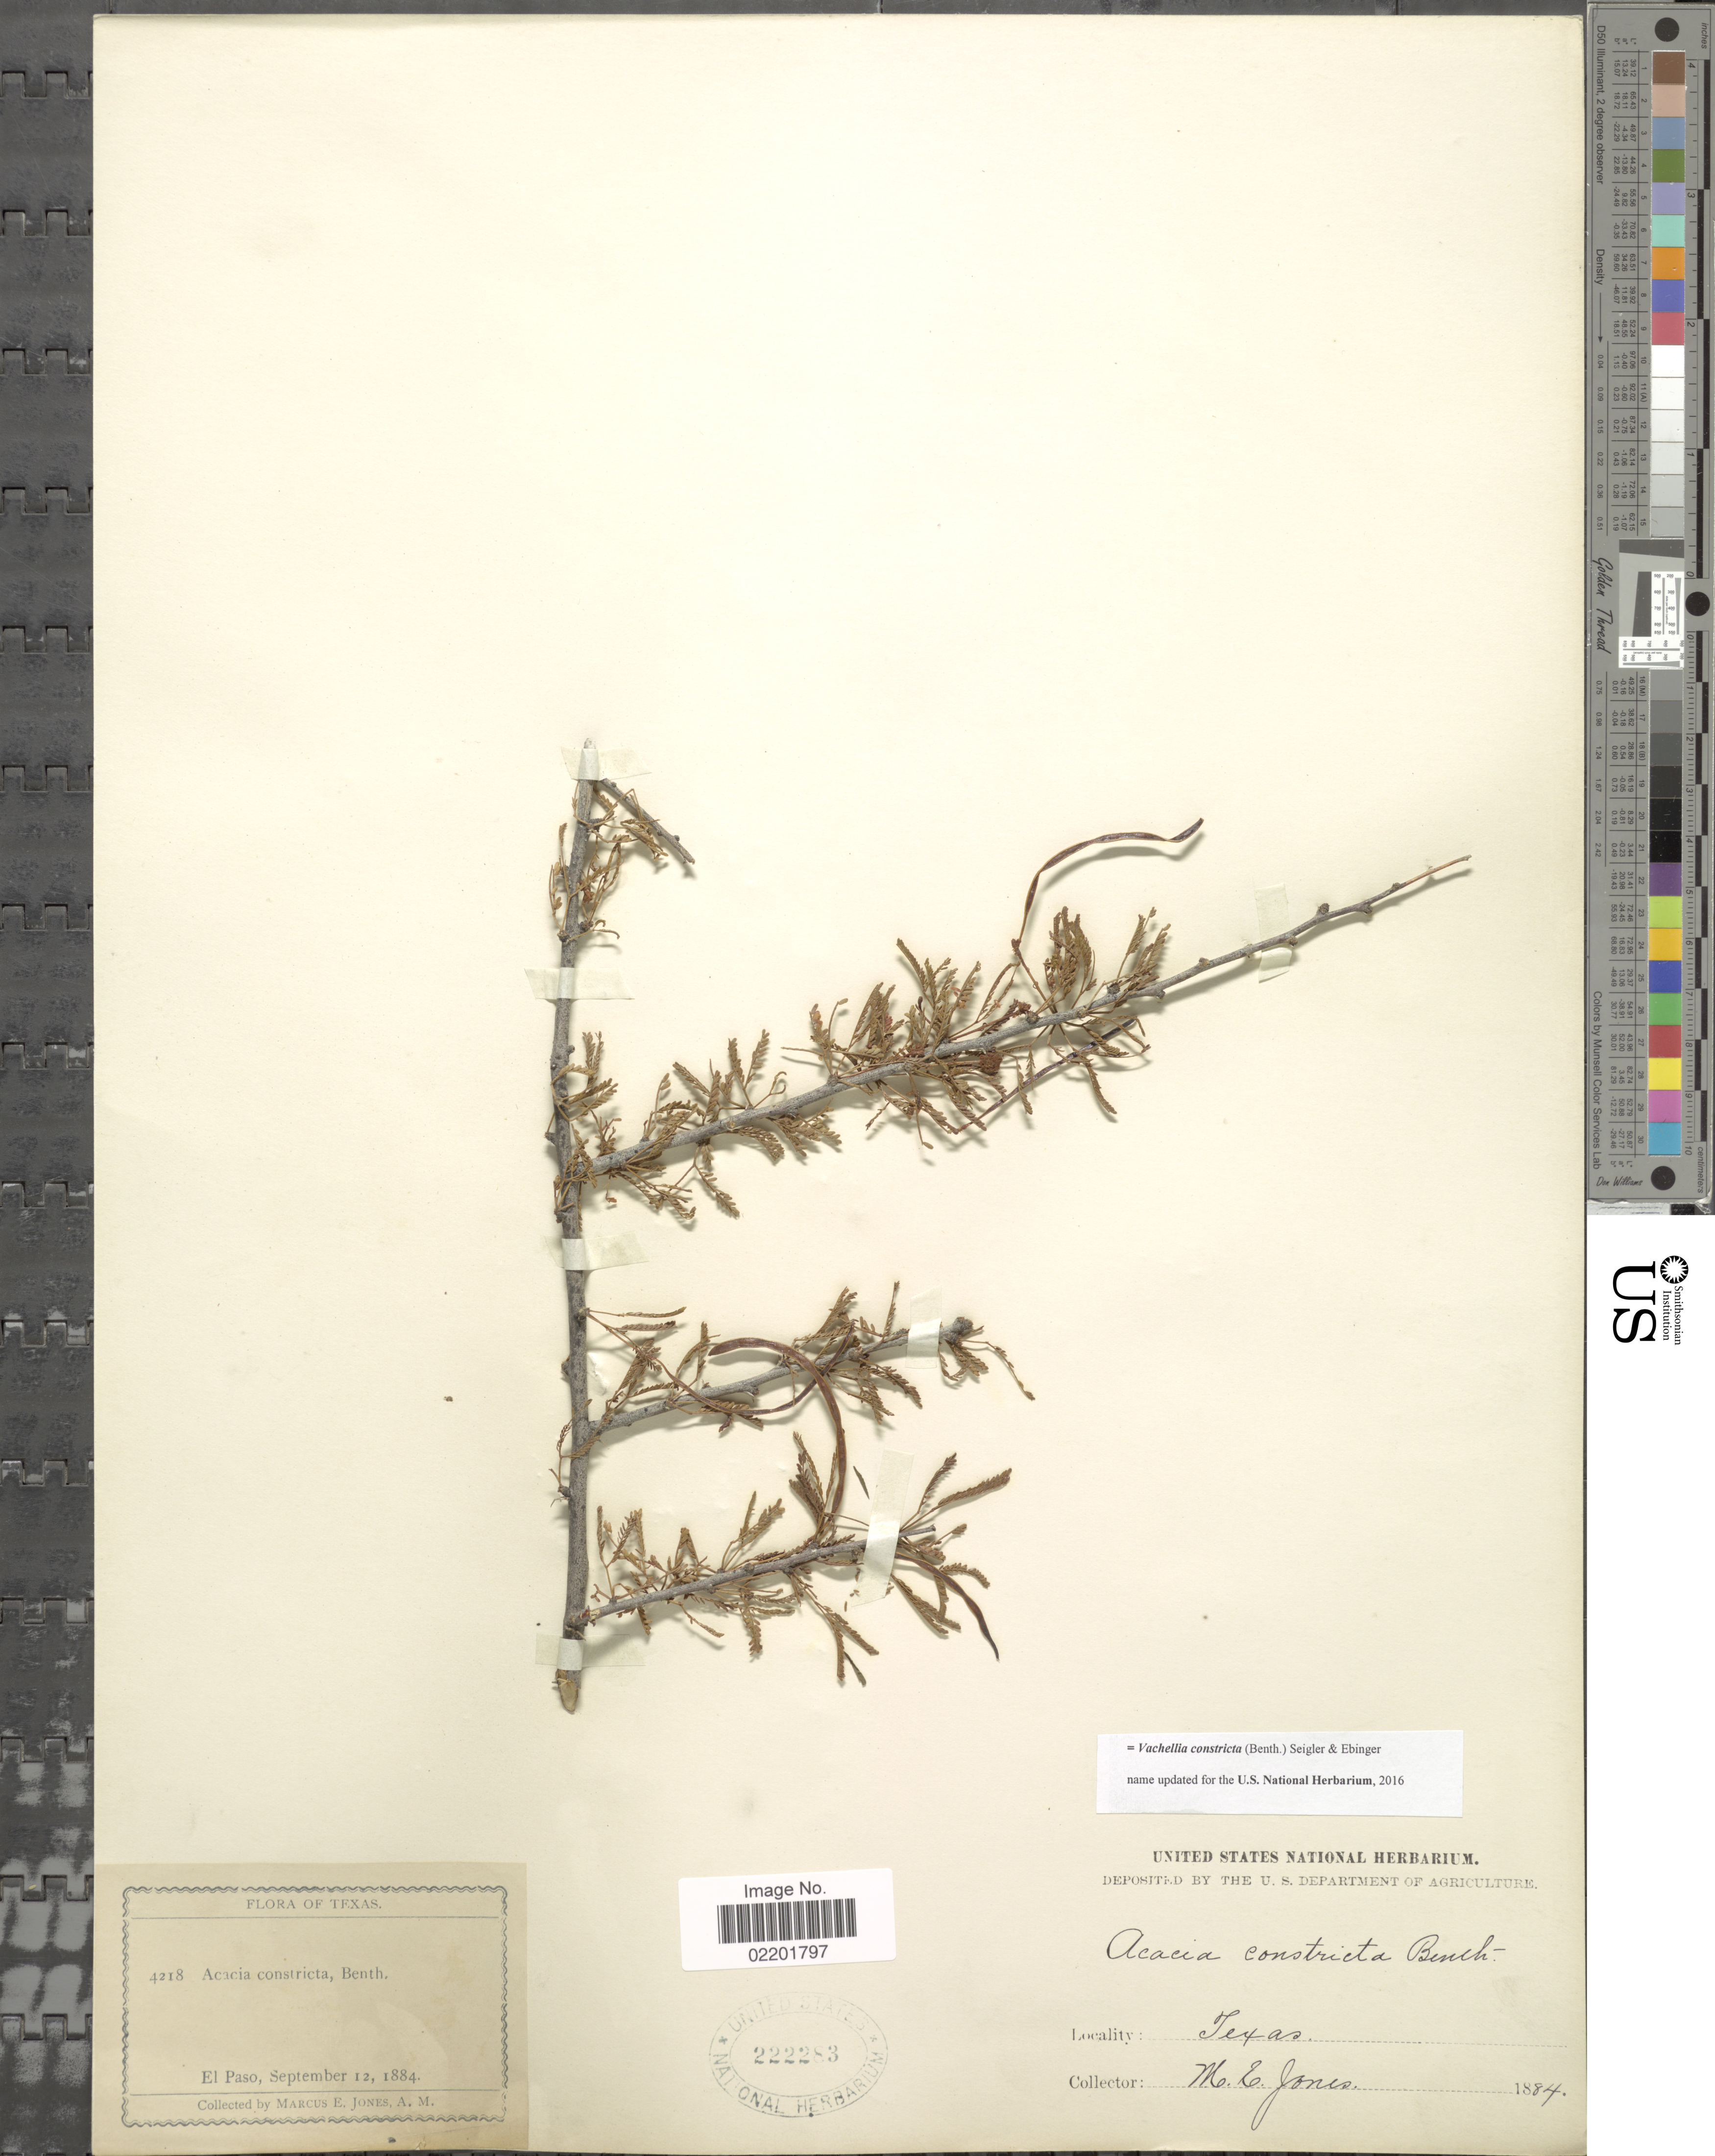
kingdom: Plantae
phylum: Tracheophyta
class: Magnoliopsida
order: Fabales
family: Fabaceae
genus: Vachellia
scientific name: Vachellia constricta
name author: (Benth.) Seigler & Ebinger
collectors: M. E. Jones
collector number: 4218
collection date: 1884-09-12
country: United States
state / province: Texas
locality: El Paso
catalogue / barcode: US 222283